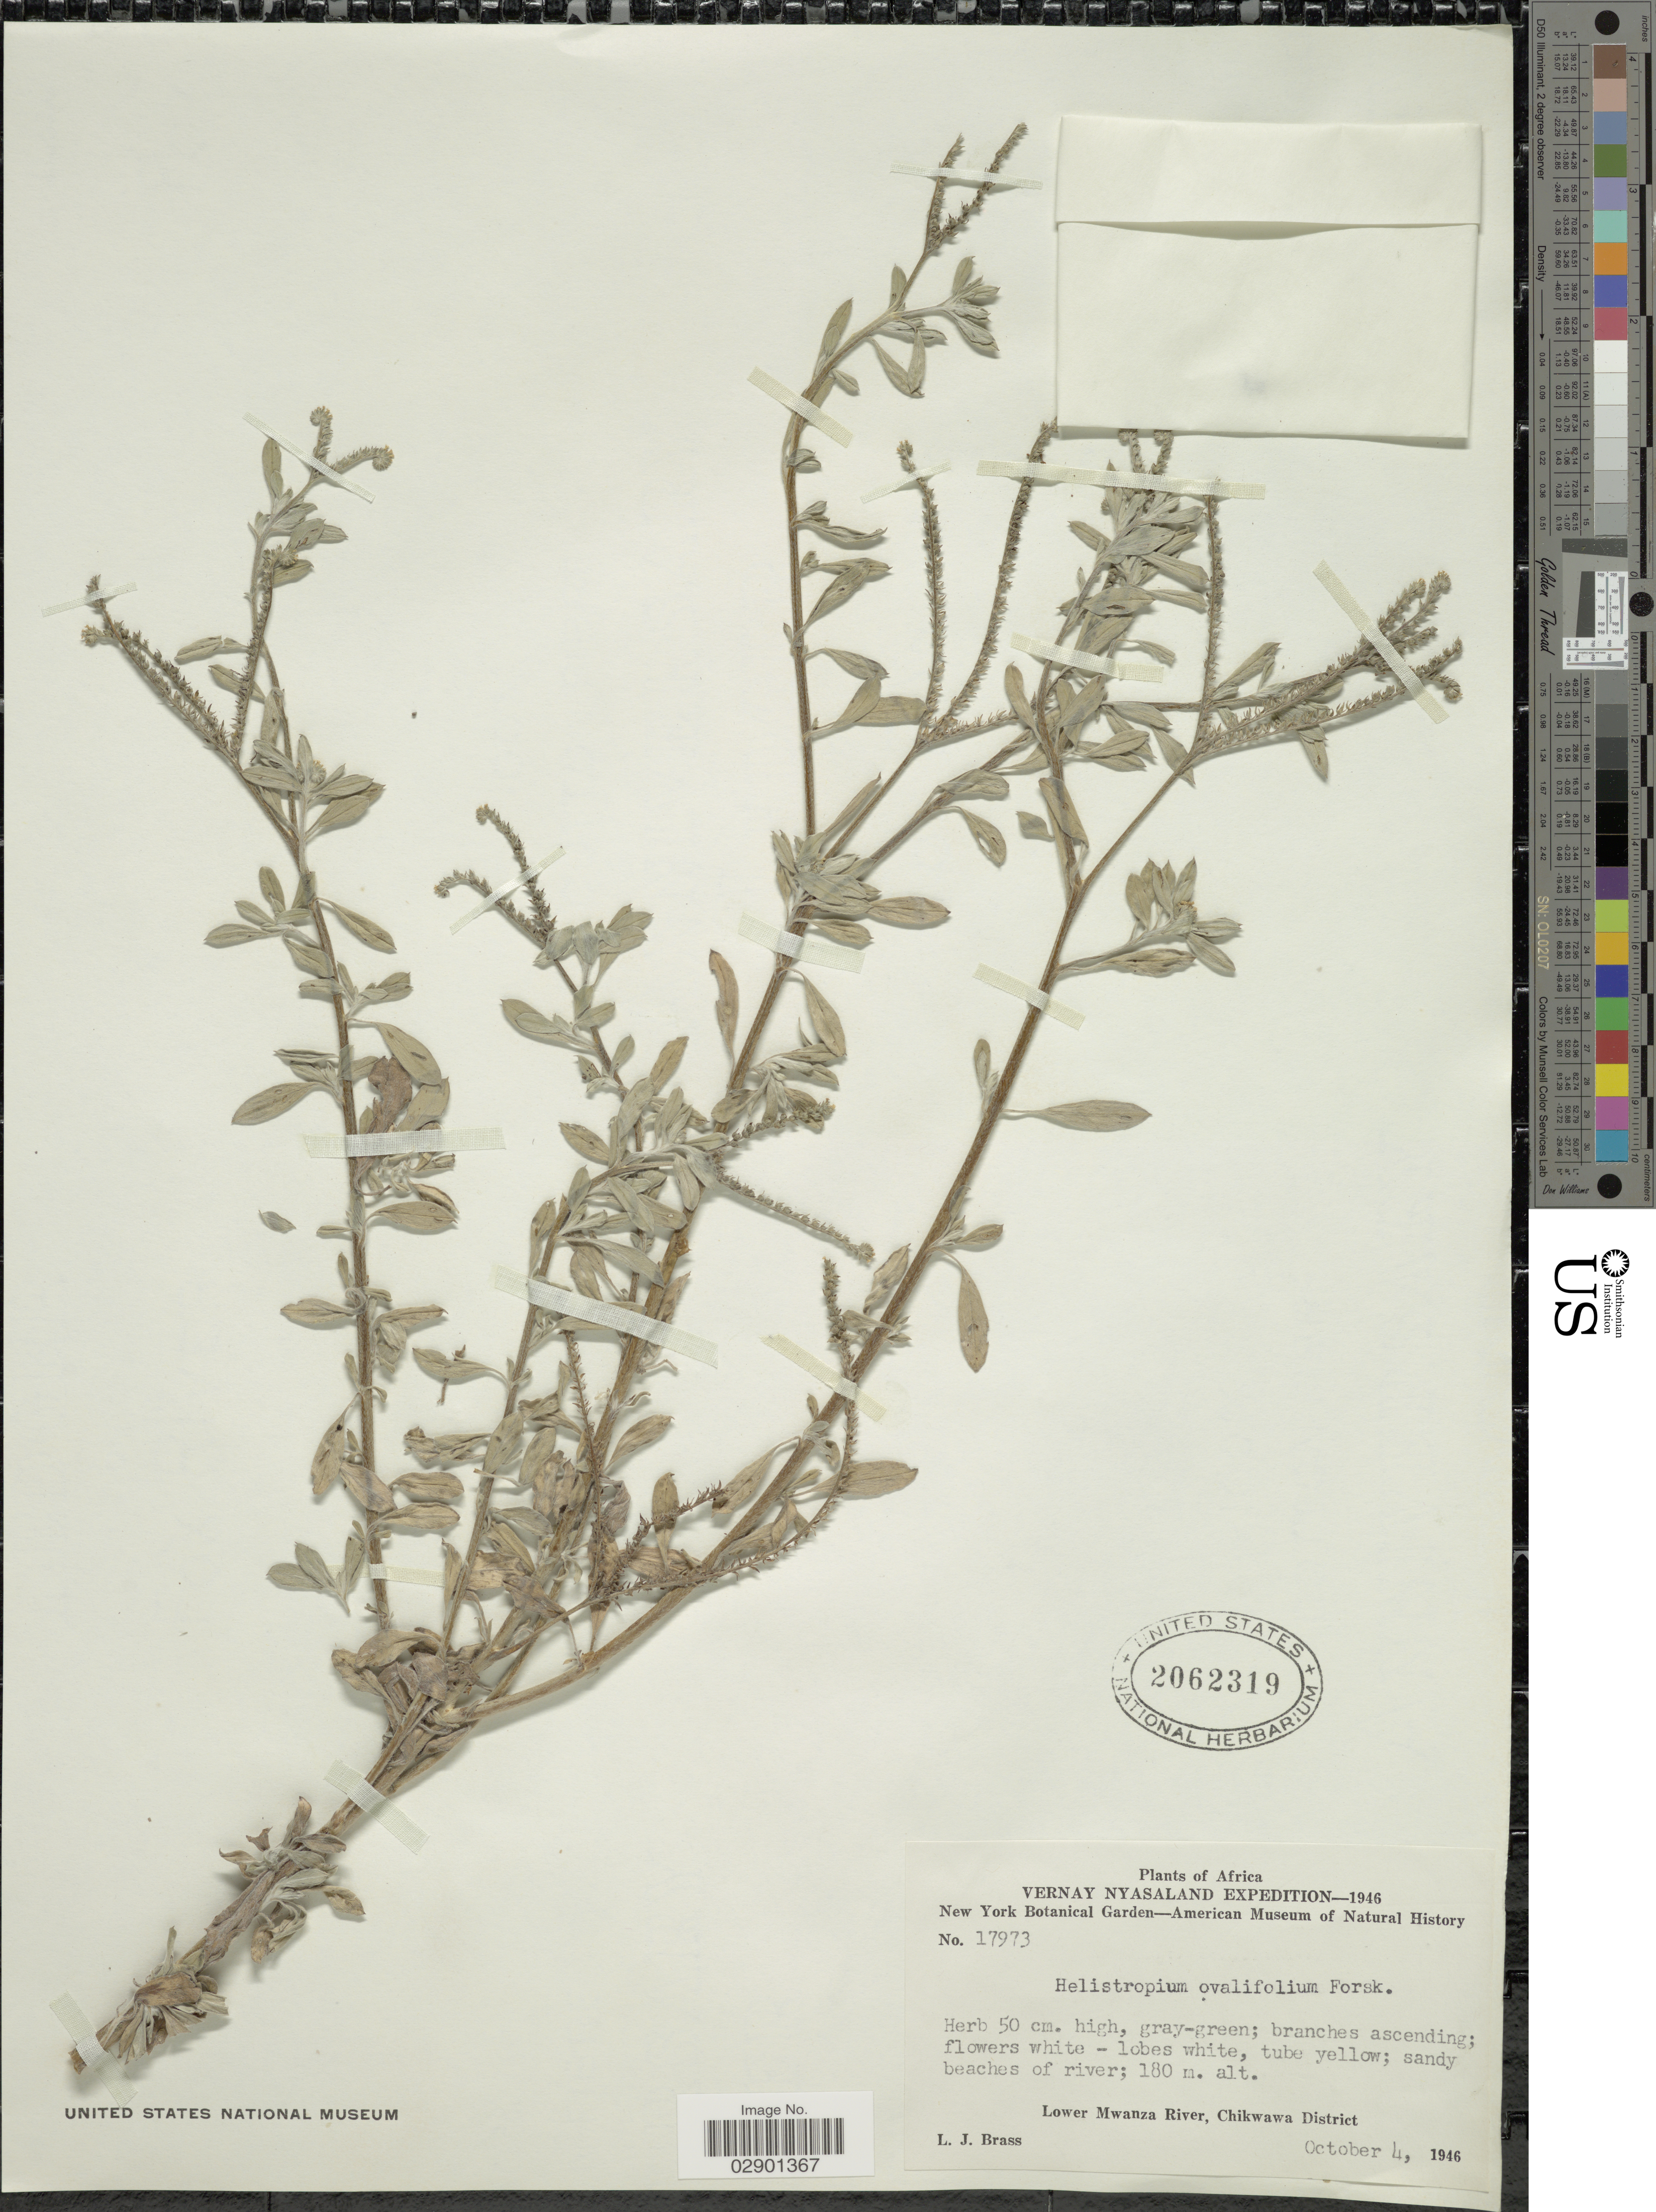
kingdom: Plantae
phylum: Tracheophyta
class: Magnoliopsida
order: Boraginales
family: Heliotropiaceae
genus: Heliotropium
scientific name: Heliotropium ovalifolium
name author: Forssk.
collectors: L. J. Brass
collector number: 17973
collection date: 1946-10-04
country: Malawi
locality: Vernay Nyasaland. Lower Mwanza River, Chikwawa District.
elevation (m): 180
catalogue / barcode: US 2062319